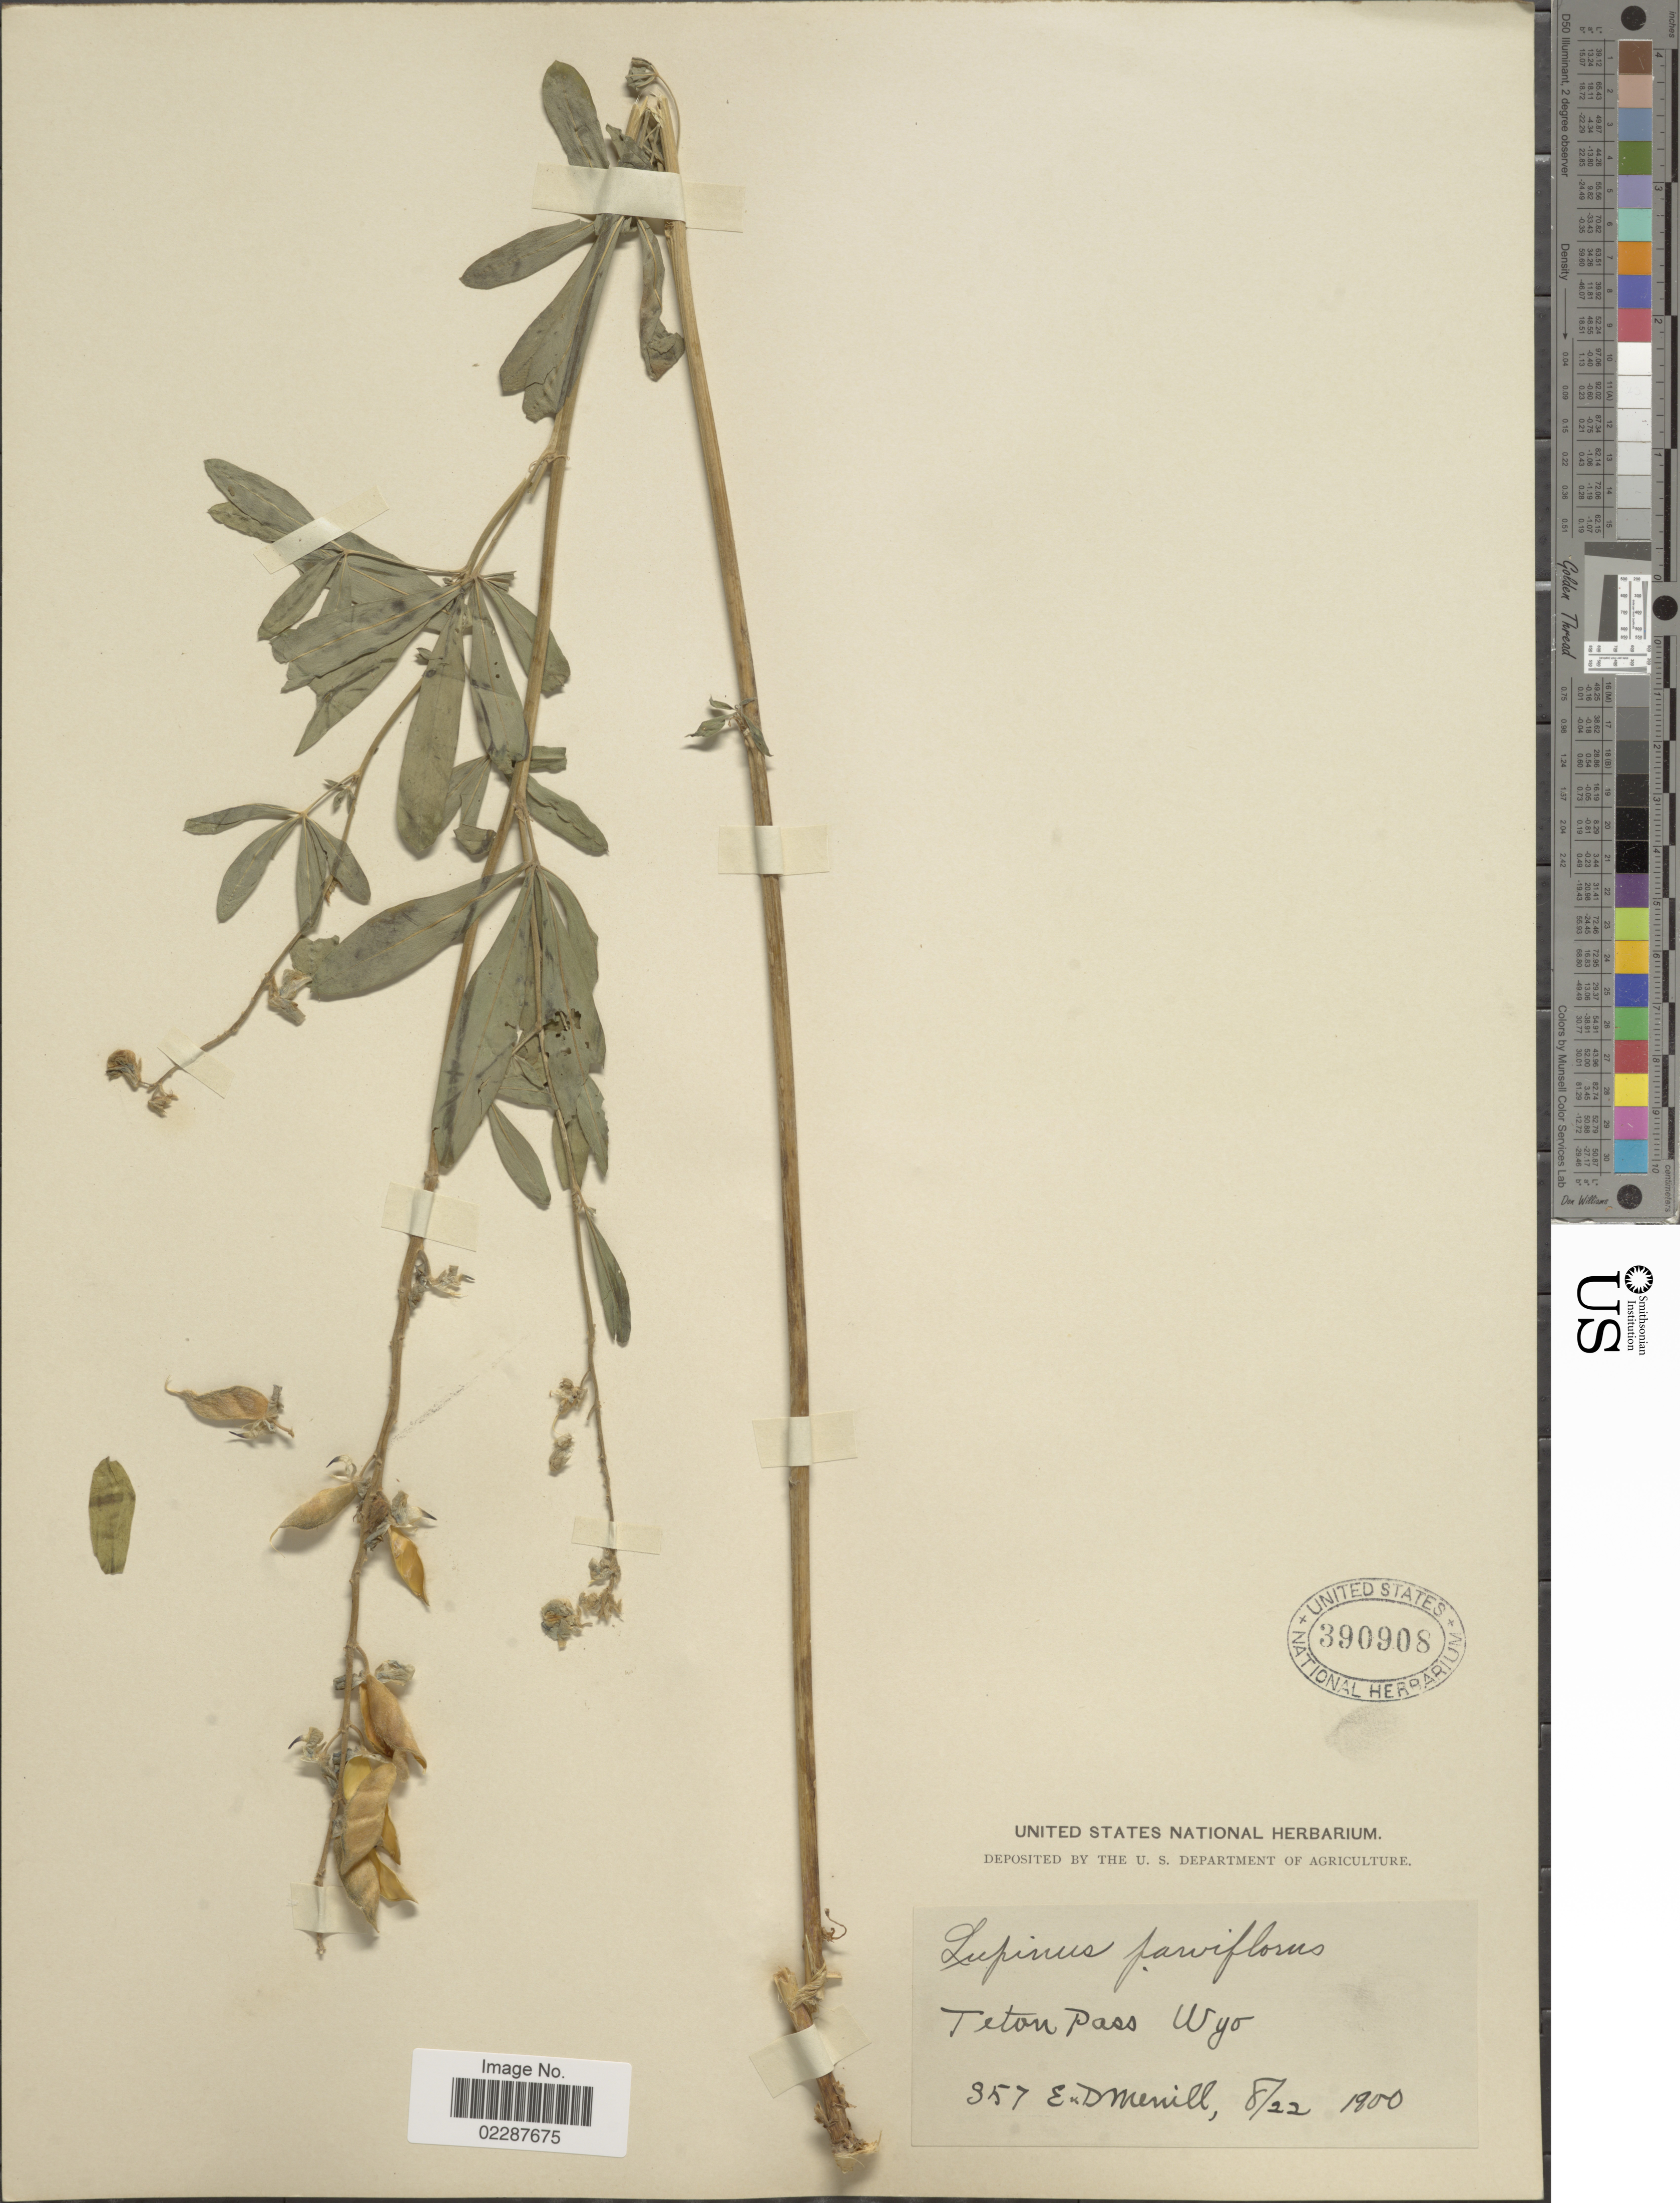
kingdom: Plantae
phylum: Tracheophyta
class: Magnoliopsida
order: Fabales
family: Fabaceae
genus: Lupinus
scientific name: Lupinus spathulatus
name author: Rydb.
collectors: E. D. Merrill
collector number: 357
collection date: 1900-08-22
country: United States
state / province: Wyoming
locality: Teton Pass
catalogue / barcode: US 390908